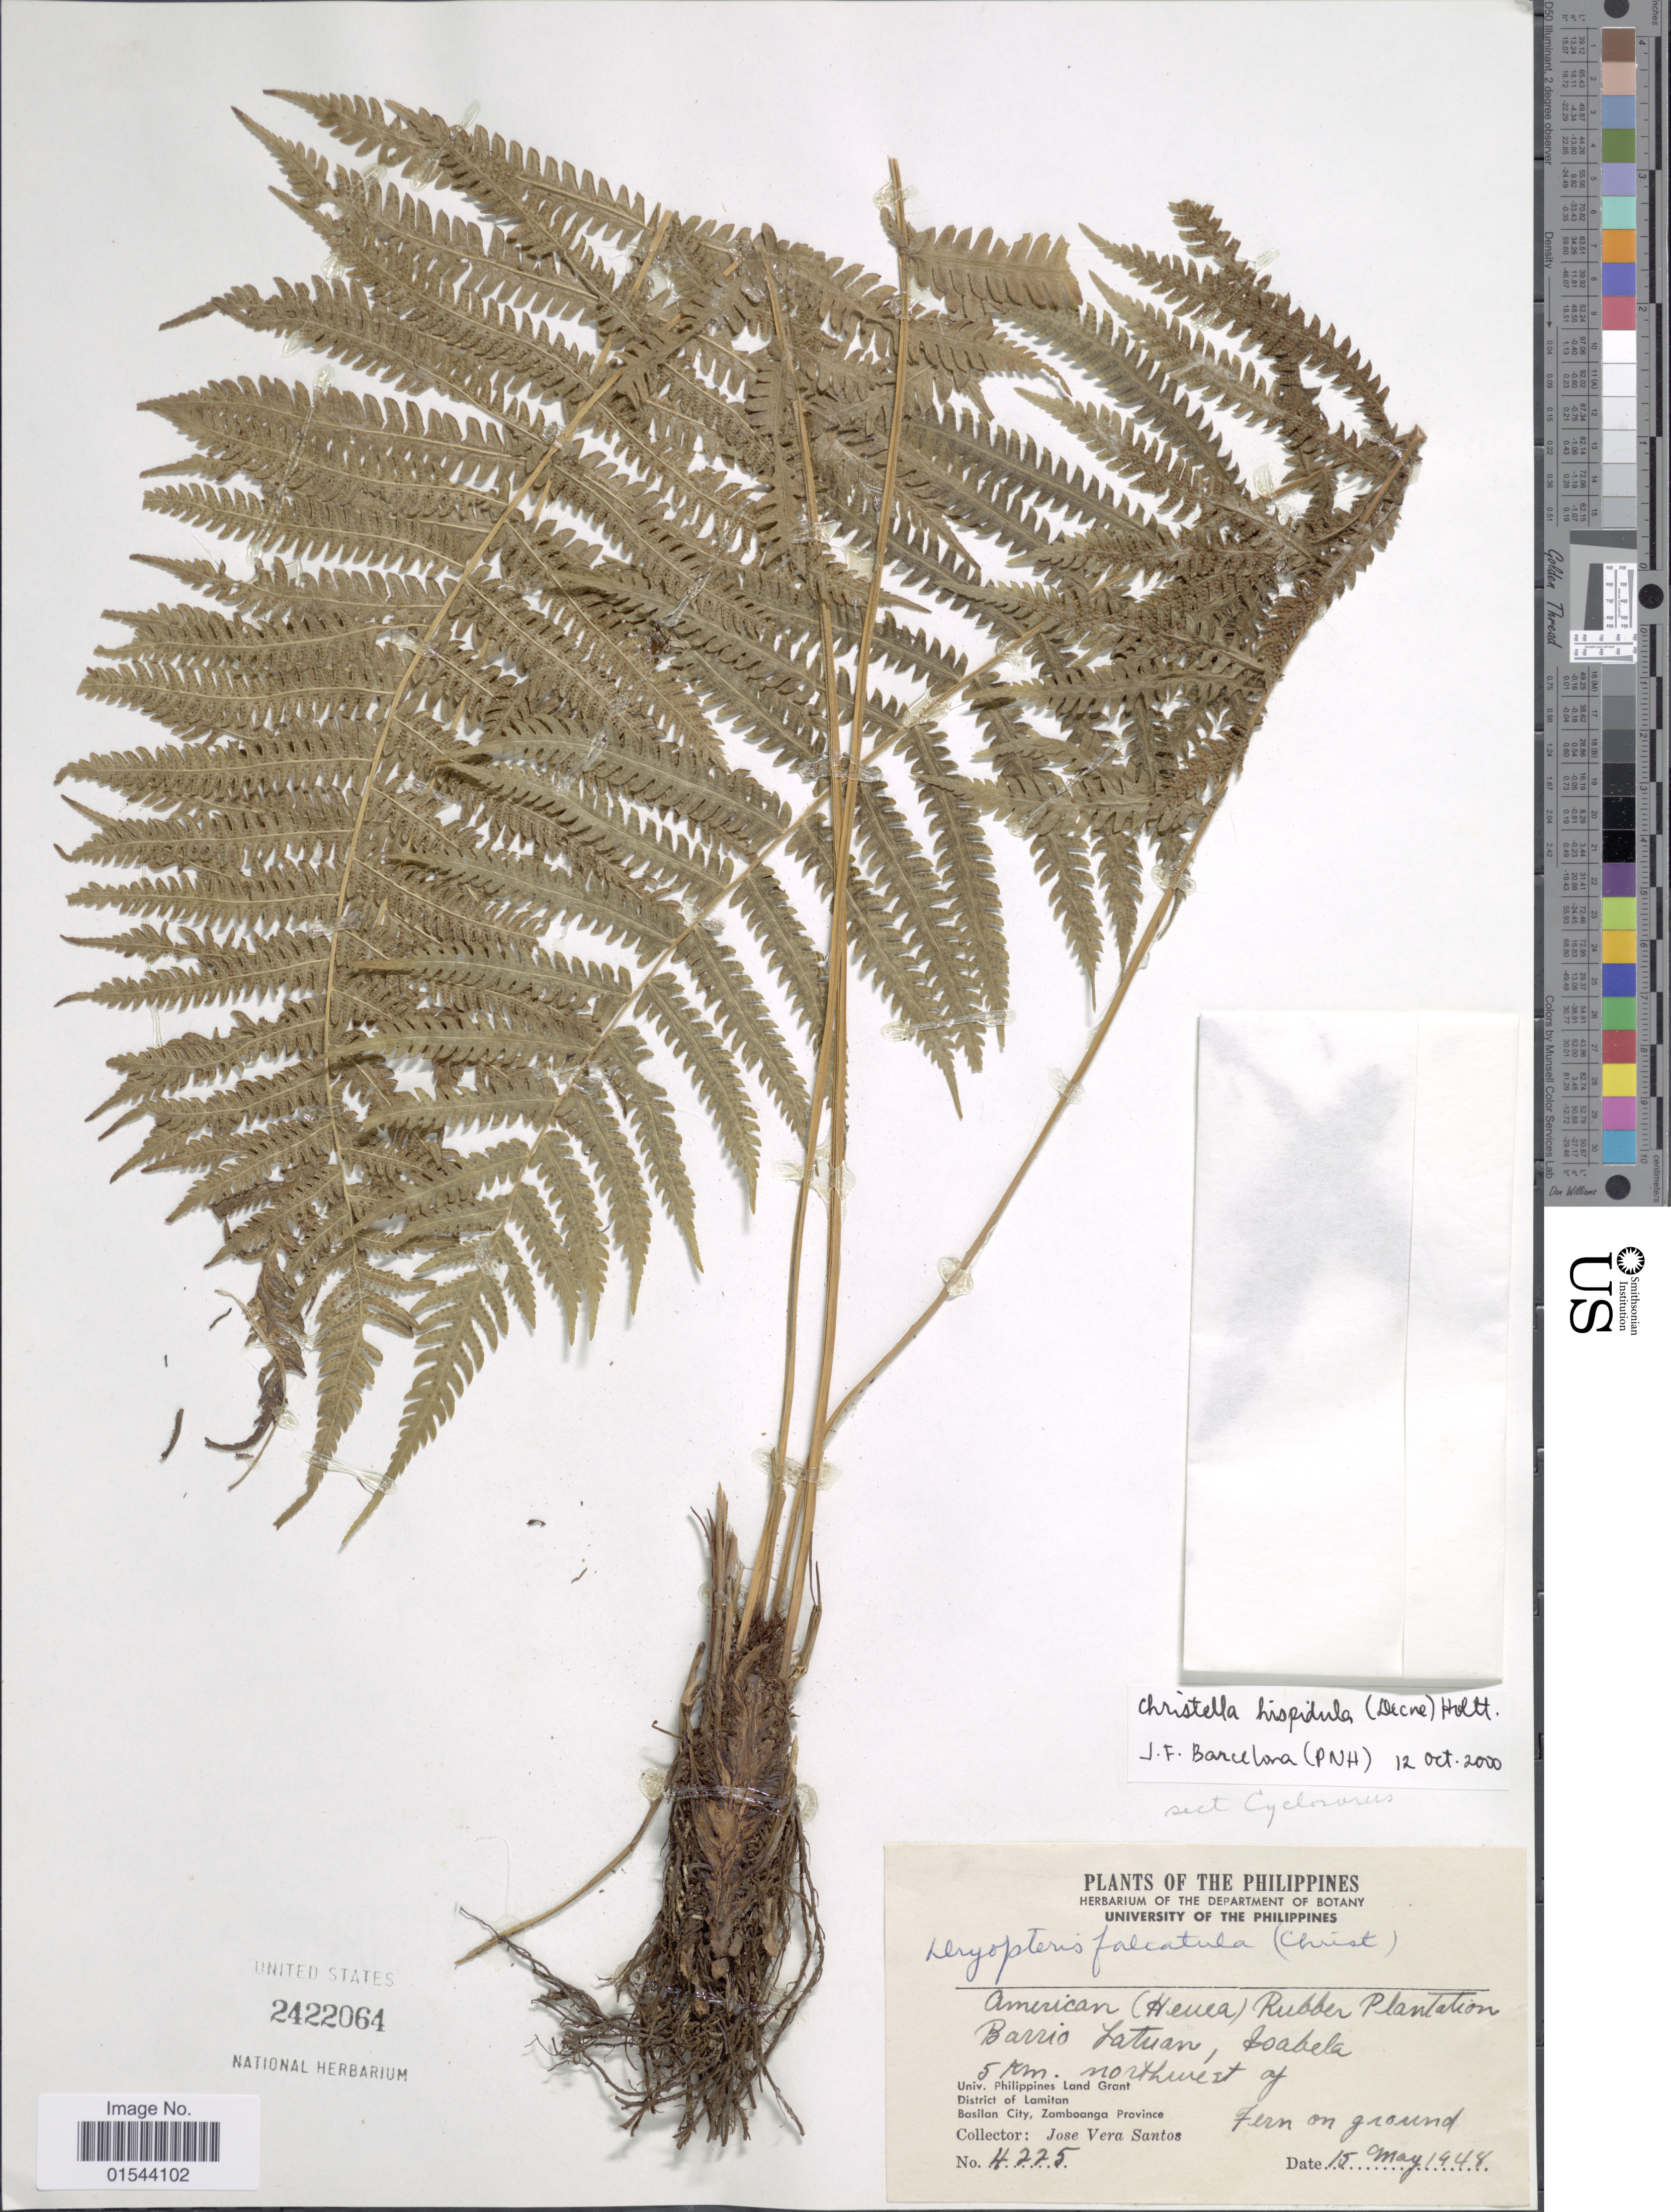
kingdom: Plantae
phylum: Tracheophyta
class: Polypodiopsida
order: Polypodiales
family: Thelypteridaceae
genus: Christella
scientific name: Christella hispidula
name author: (Decne.) Holttum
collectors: J. V. Santos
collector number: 4225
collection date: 1948-05-15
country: Philippines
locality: Barrio Latuan, Isabela 5 km. northwest of Univ. Philippines Land Grant, District of Lamitan, Basilan City, Zamboanga Province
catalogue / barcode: US 2422064